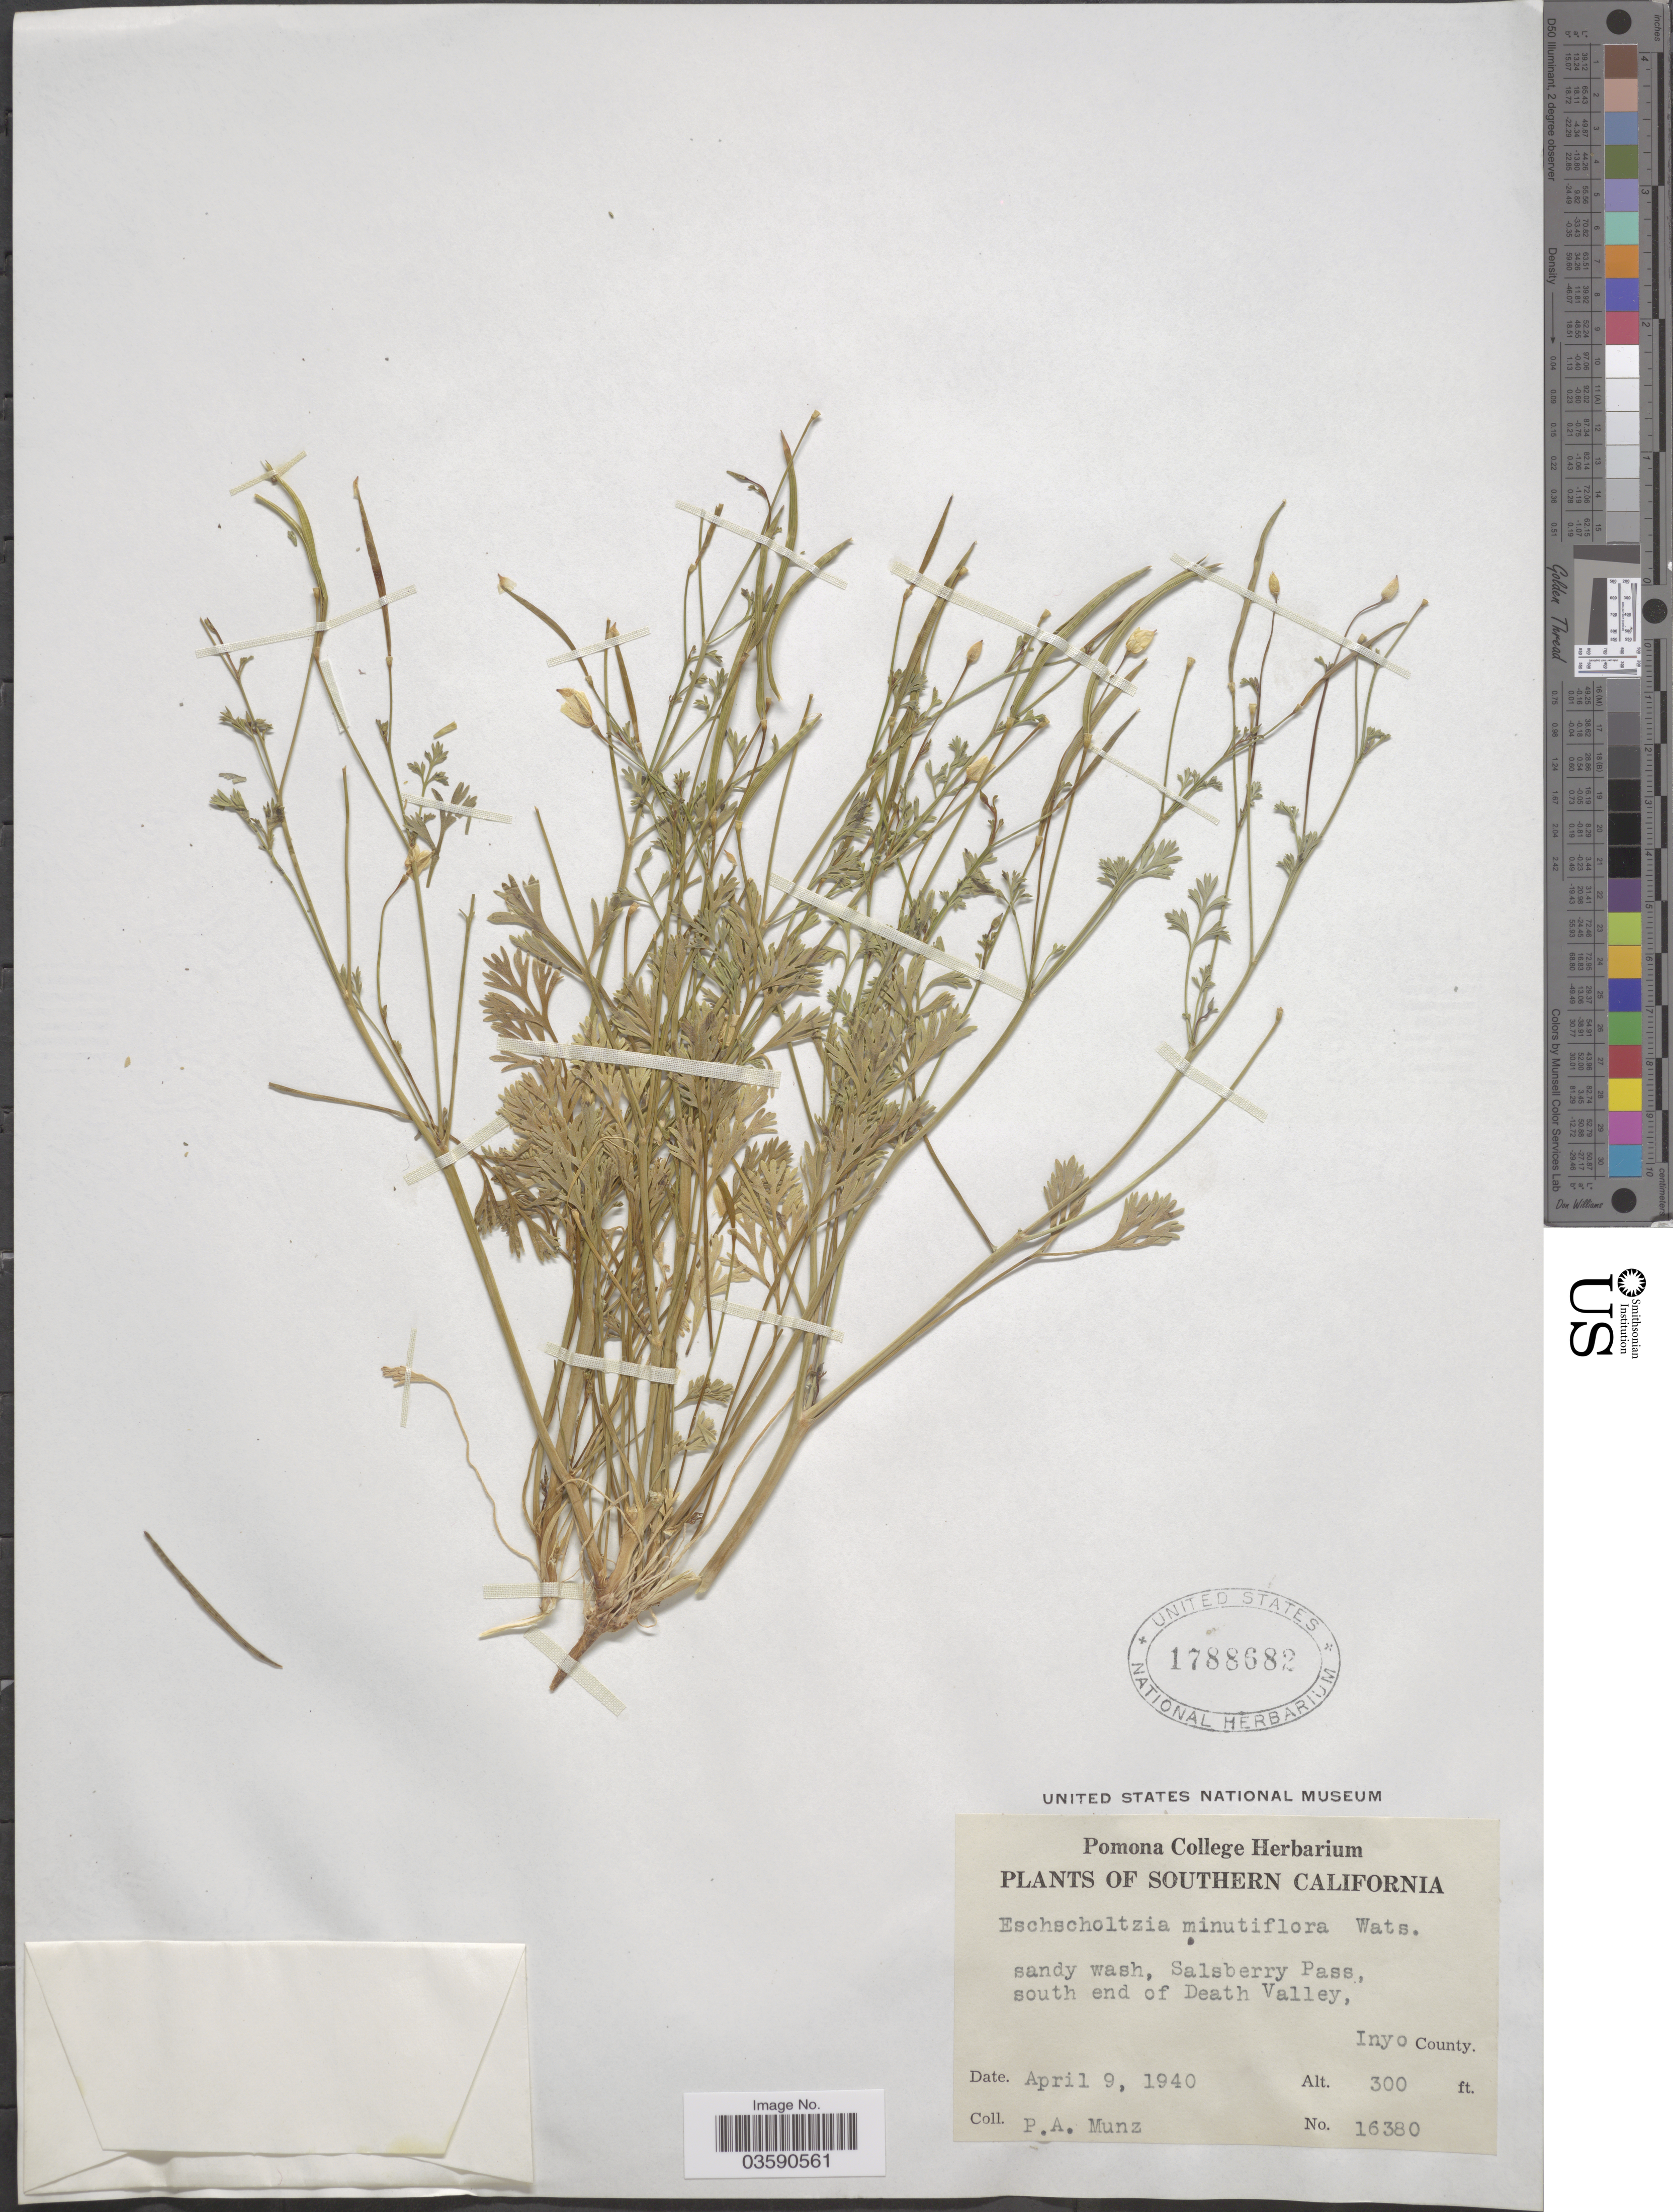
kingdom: Plantae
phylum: Tracheophyta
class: Magnoliopsida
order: Ranunculales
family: Papaveraceae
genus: Eschscholzia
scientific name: Eschscholzia minutiflora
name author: S. Watson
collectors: P. A. Munz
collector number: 16380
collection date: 1940-04-09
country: United States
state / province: California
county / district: Inyo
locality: Southern California. Sandy wash, Salsberry Pass, south end of Death Valley, Inyo County.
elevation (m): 91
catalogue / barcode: US 1788682